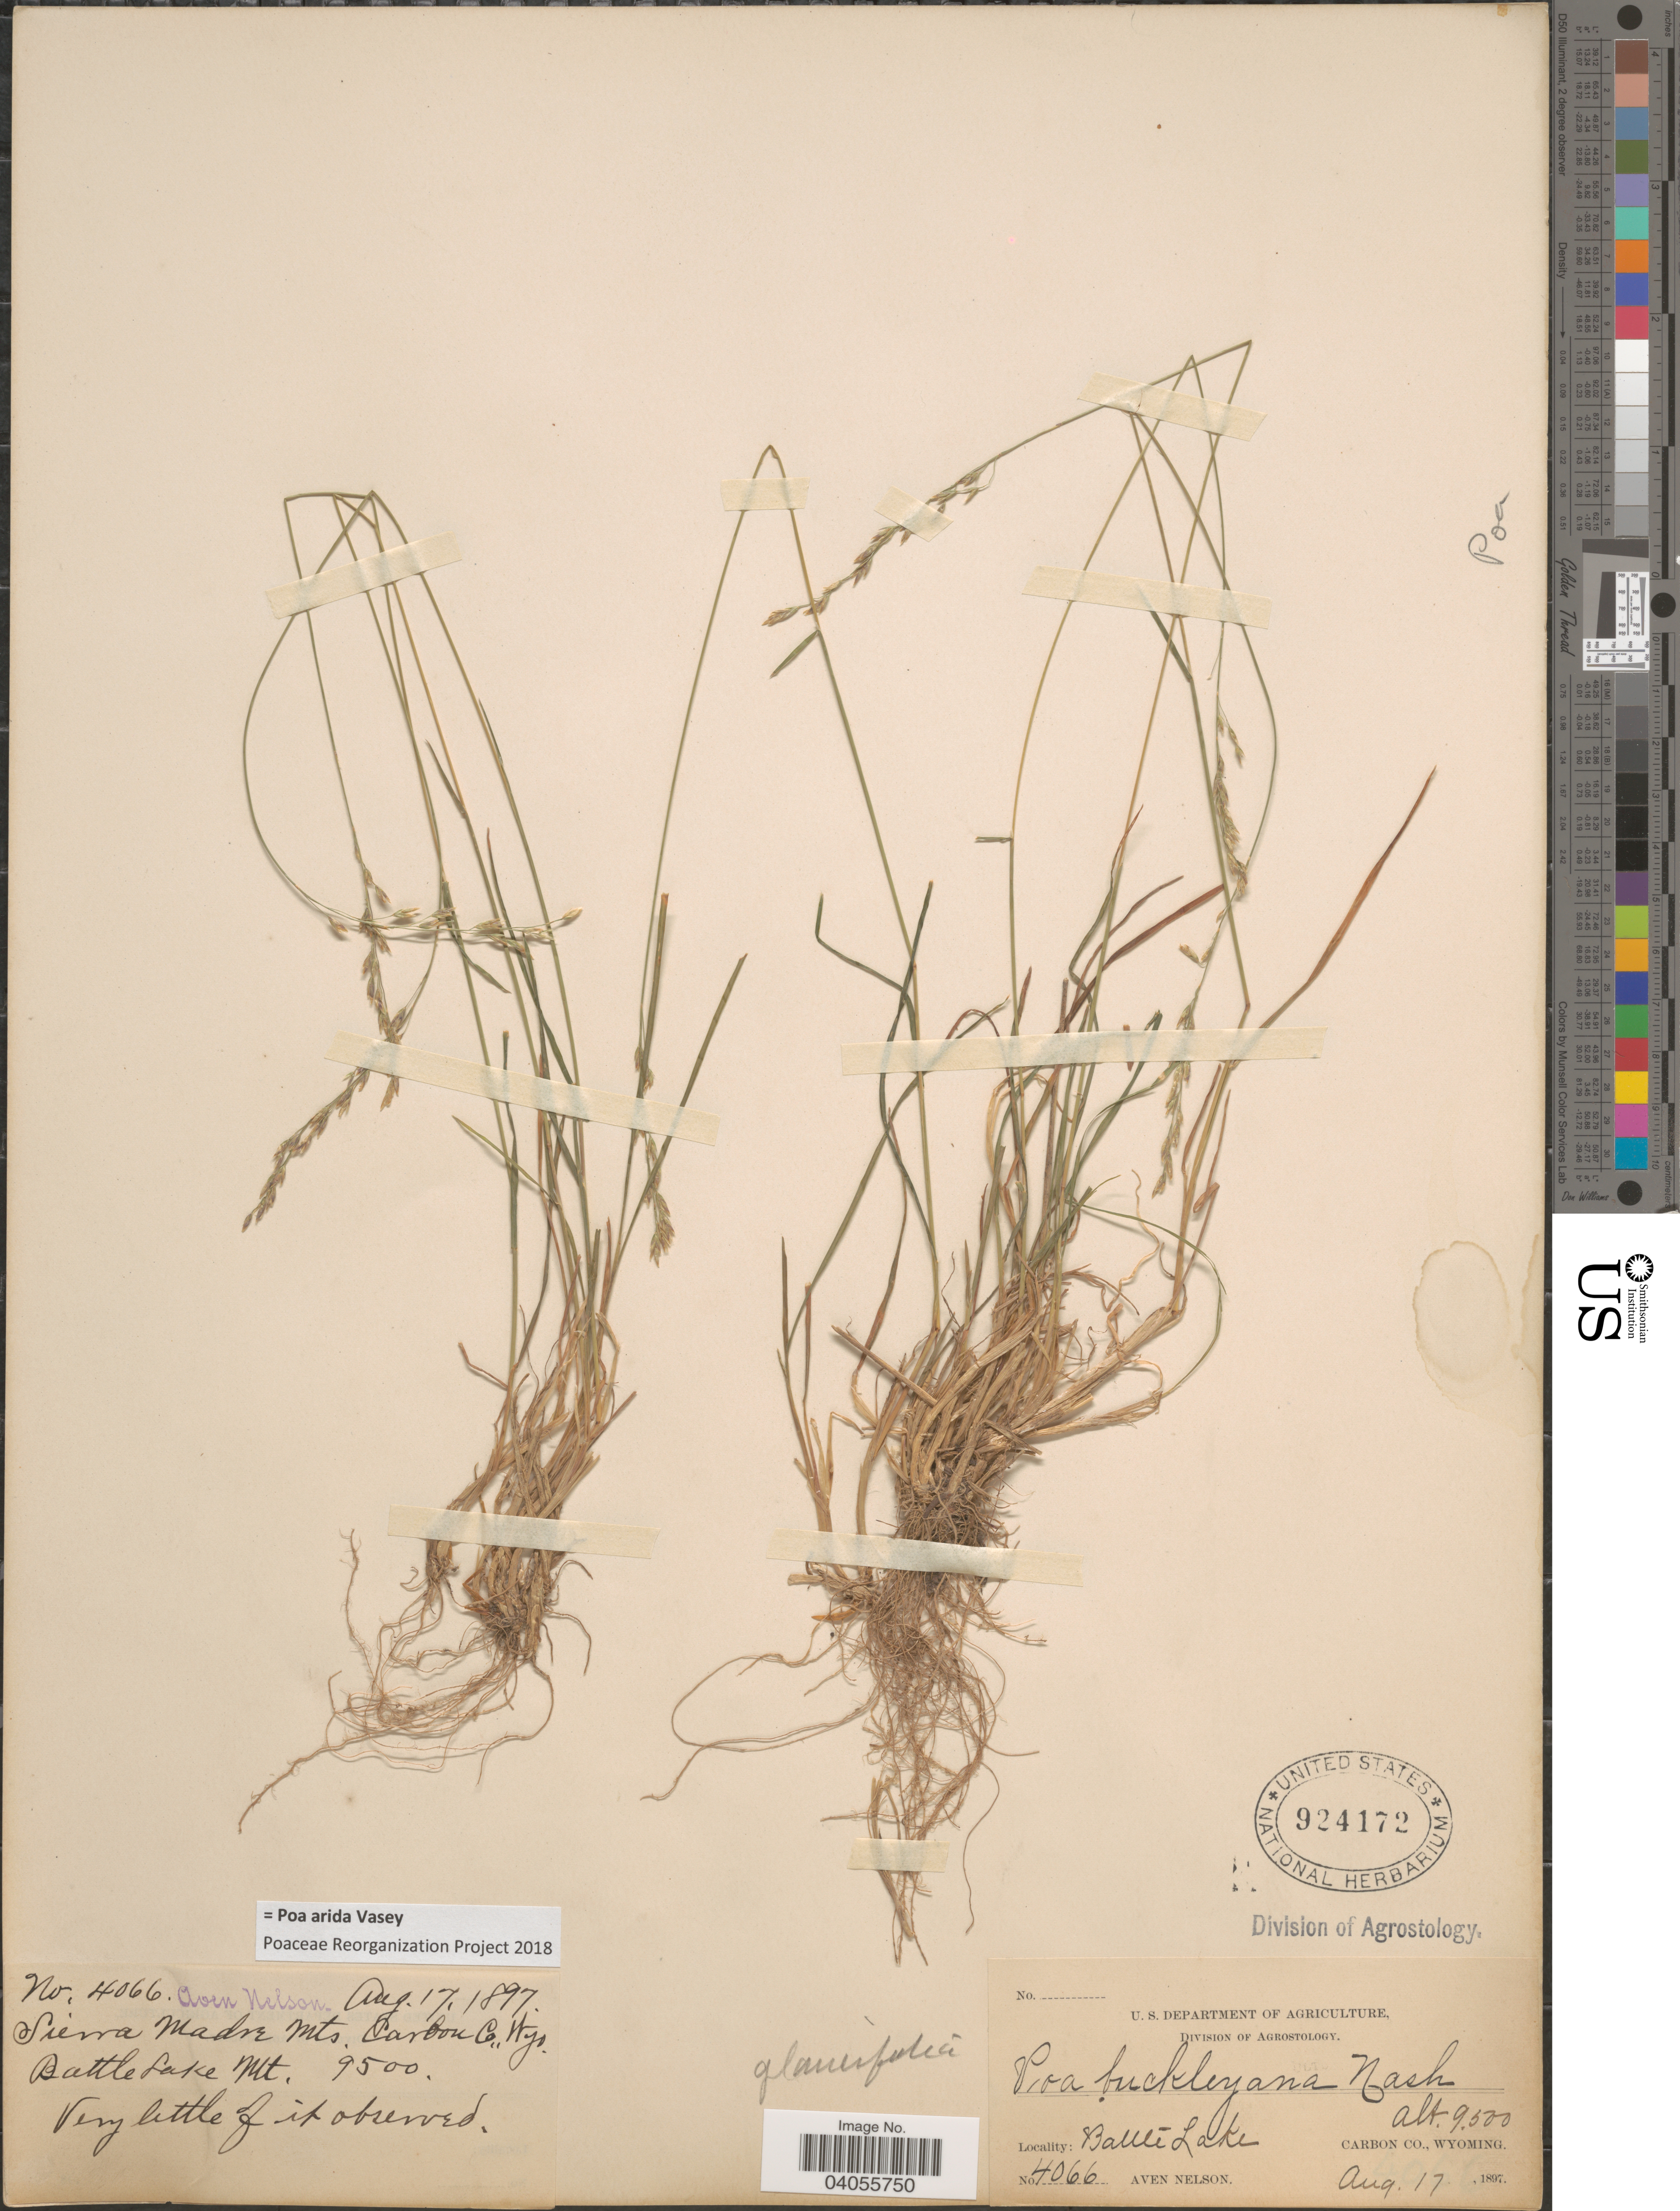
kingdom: Plantae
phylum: Tracheophyta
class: Liliopsida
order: Poales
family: Poaceae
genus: Poa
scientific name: Poa arida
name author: Vasey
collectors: A. Nelson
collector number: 4066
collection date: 1897-08-17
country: United States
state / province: Wyoming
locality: Sierra Madre Mts. Carbon Co. Battle Lake Mt.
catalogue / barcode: US 924172